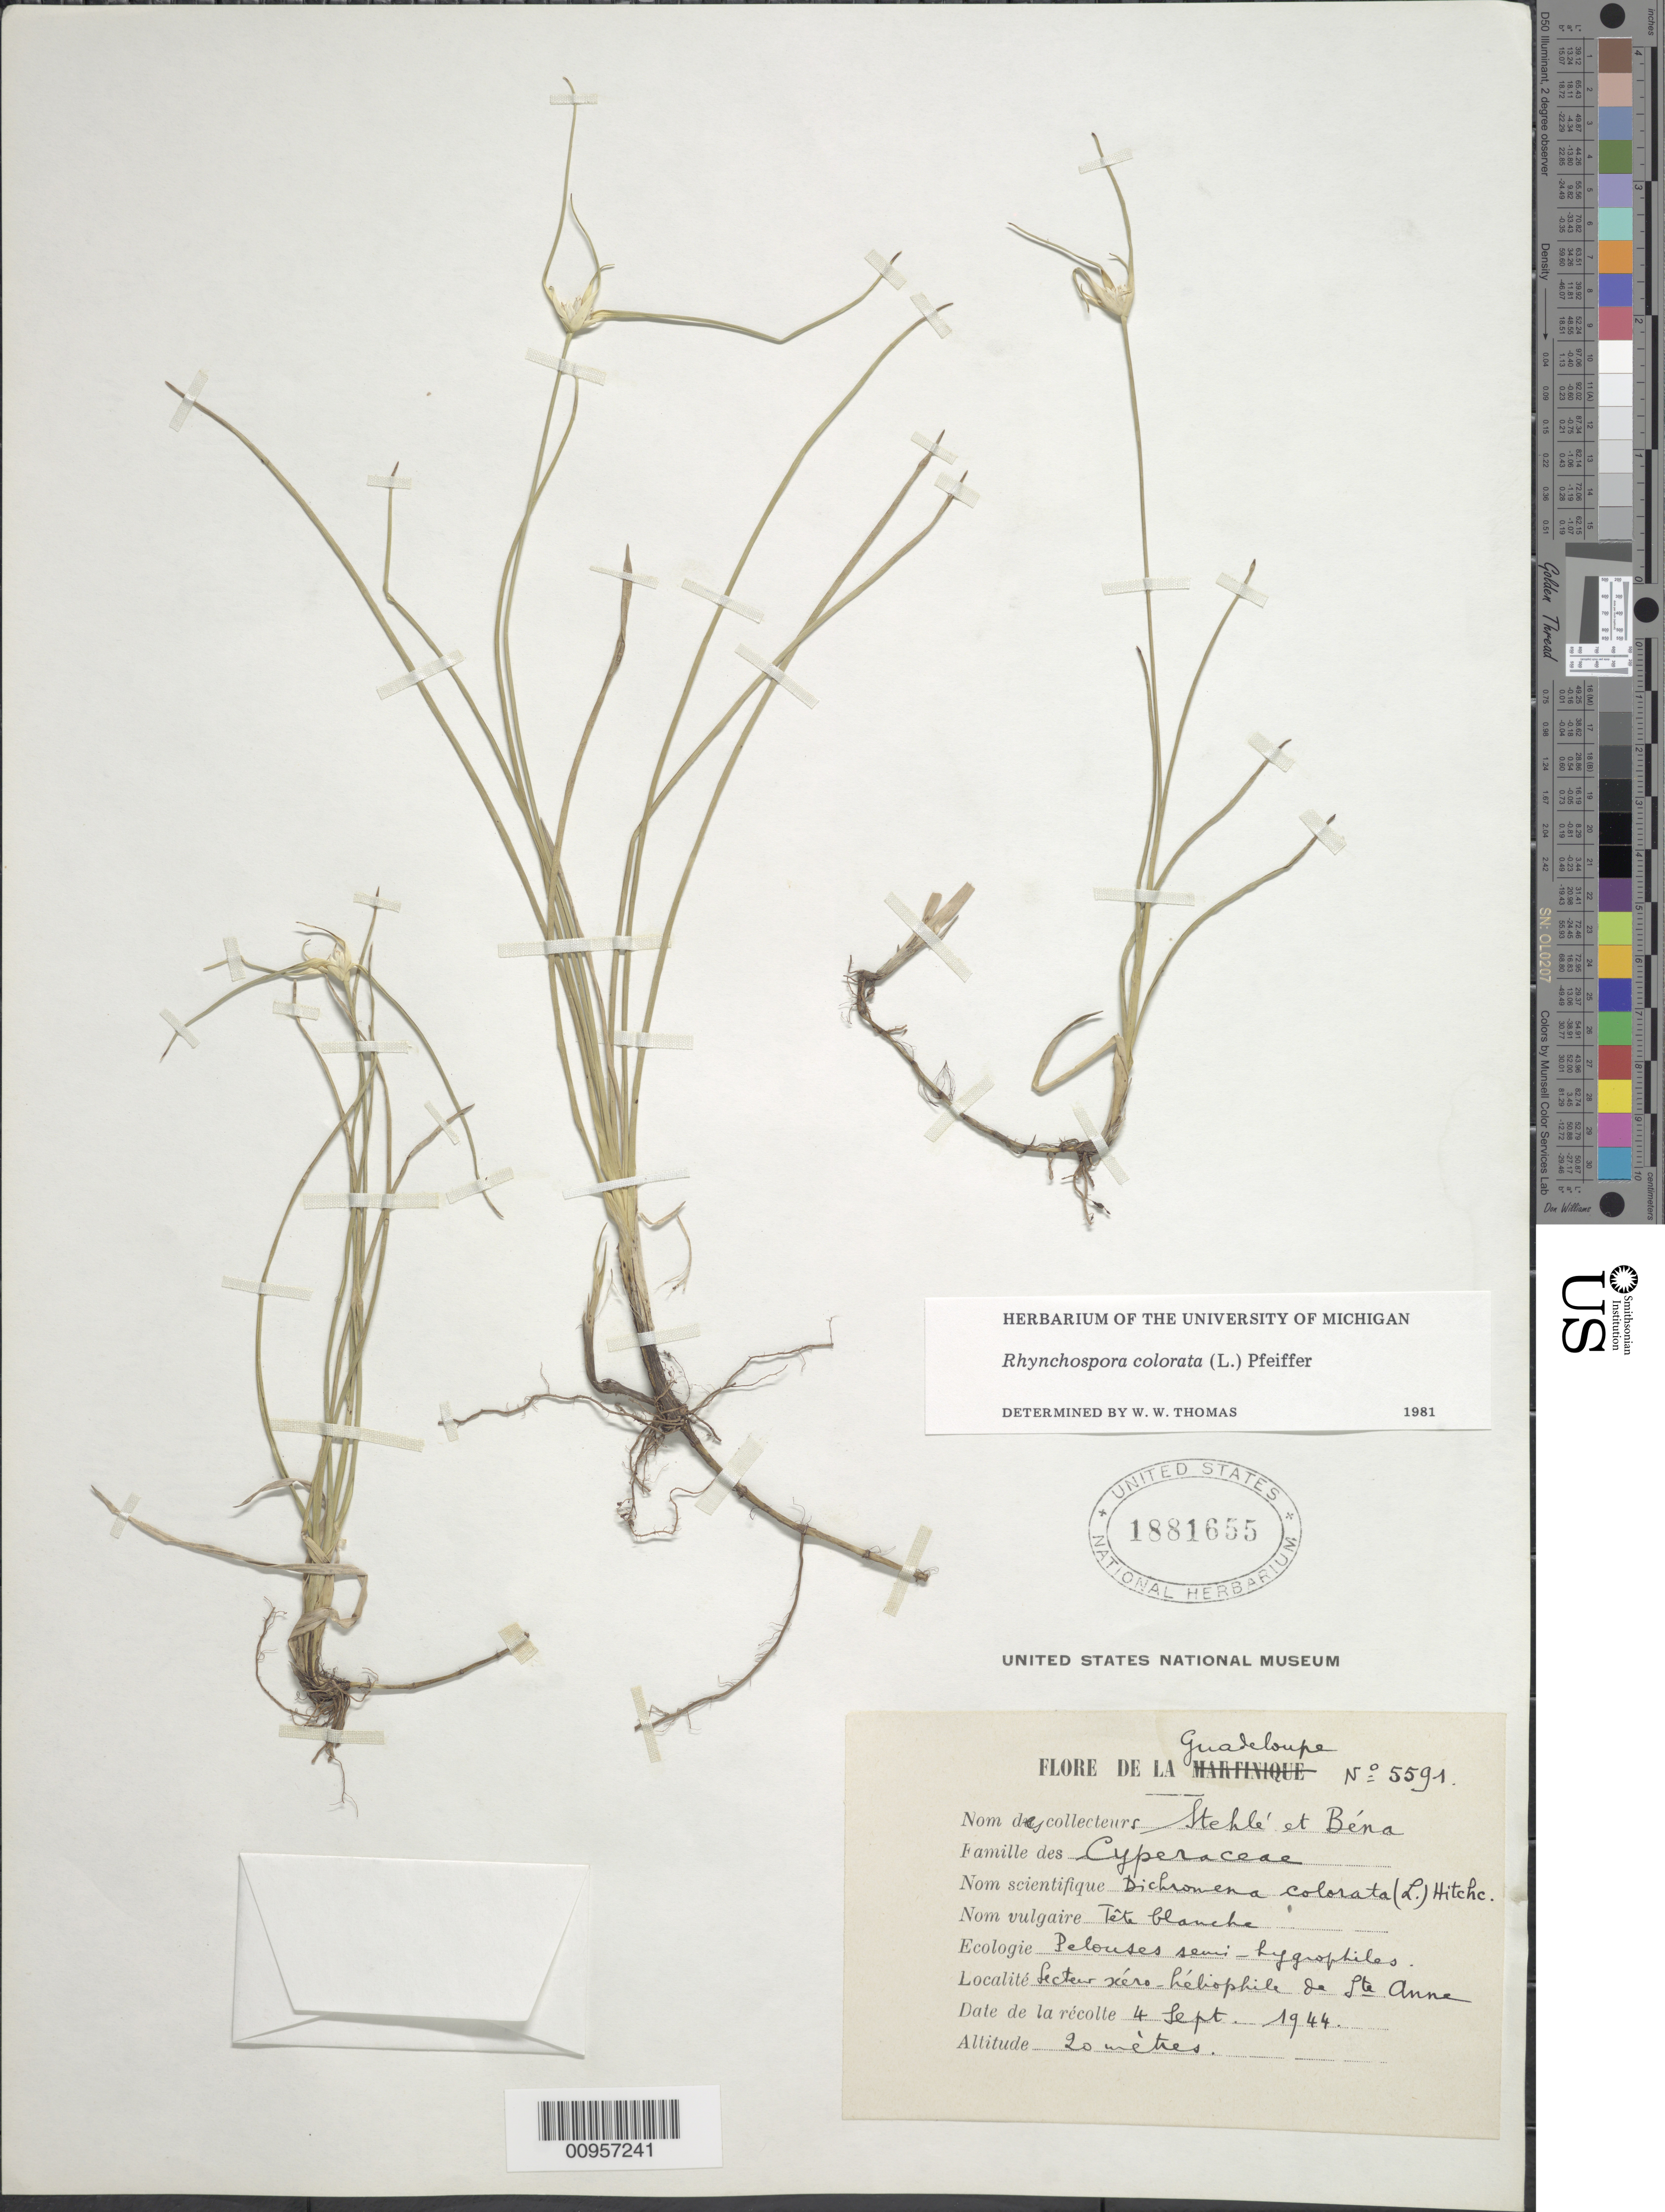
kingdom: Plantae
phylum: Tracheophyta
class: Liliopsida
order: Poales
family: Cyperaceae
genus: Rhynchospora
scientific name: Rhynchospora colorata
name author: (L.) H. Pfeiff.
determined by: Thomas, W. W., (NY), New York Botanical Garden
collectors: H. Stehlé, R. Quentin & P. Bena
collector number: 5591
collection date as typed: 04 Sep 1944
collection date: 1944-09-04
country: Guadeloupe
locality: Sector xéro-héliophile de Ste. Anne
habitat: Pelouses semi - hygrophiles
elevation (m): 20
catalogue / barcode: US 1881655